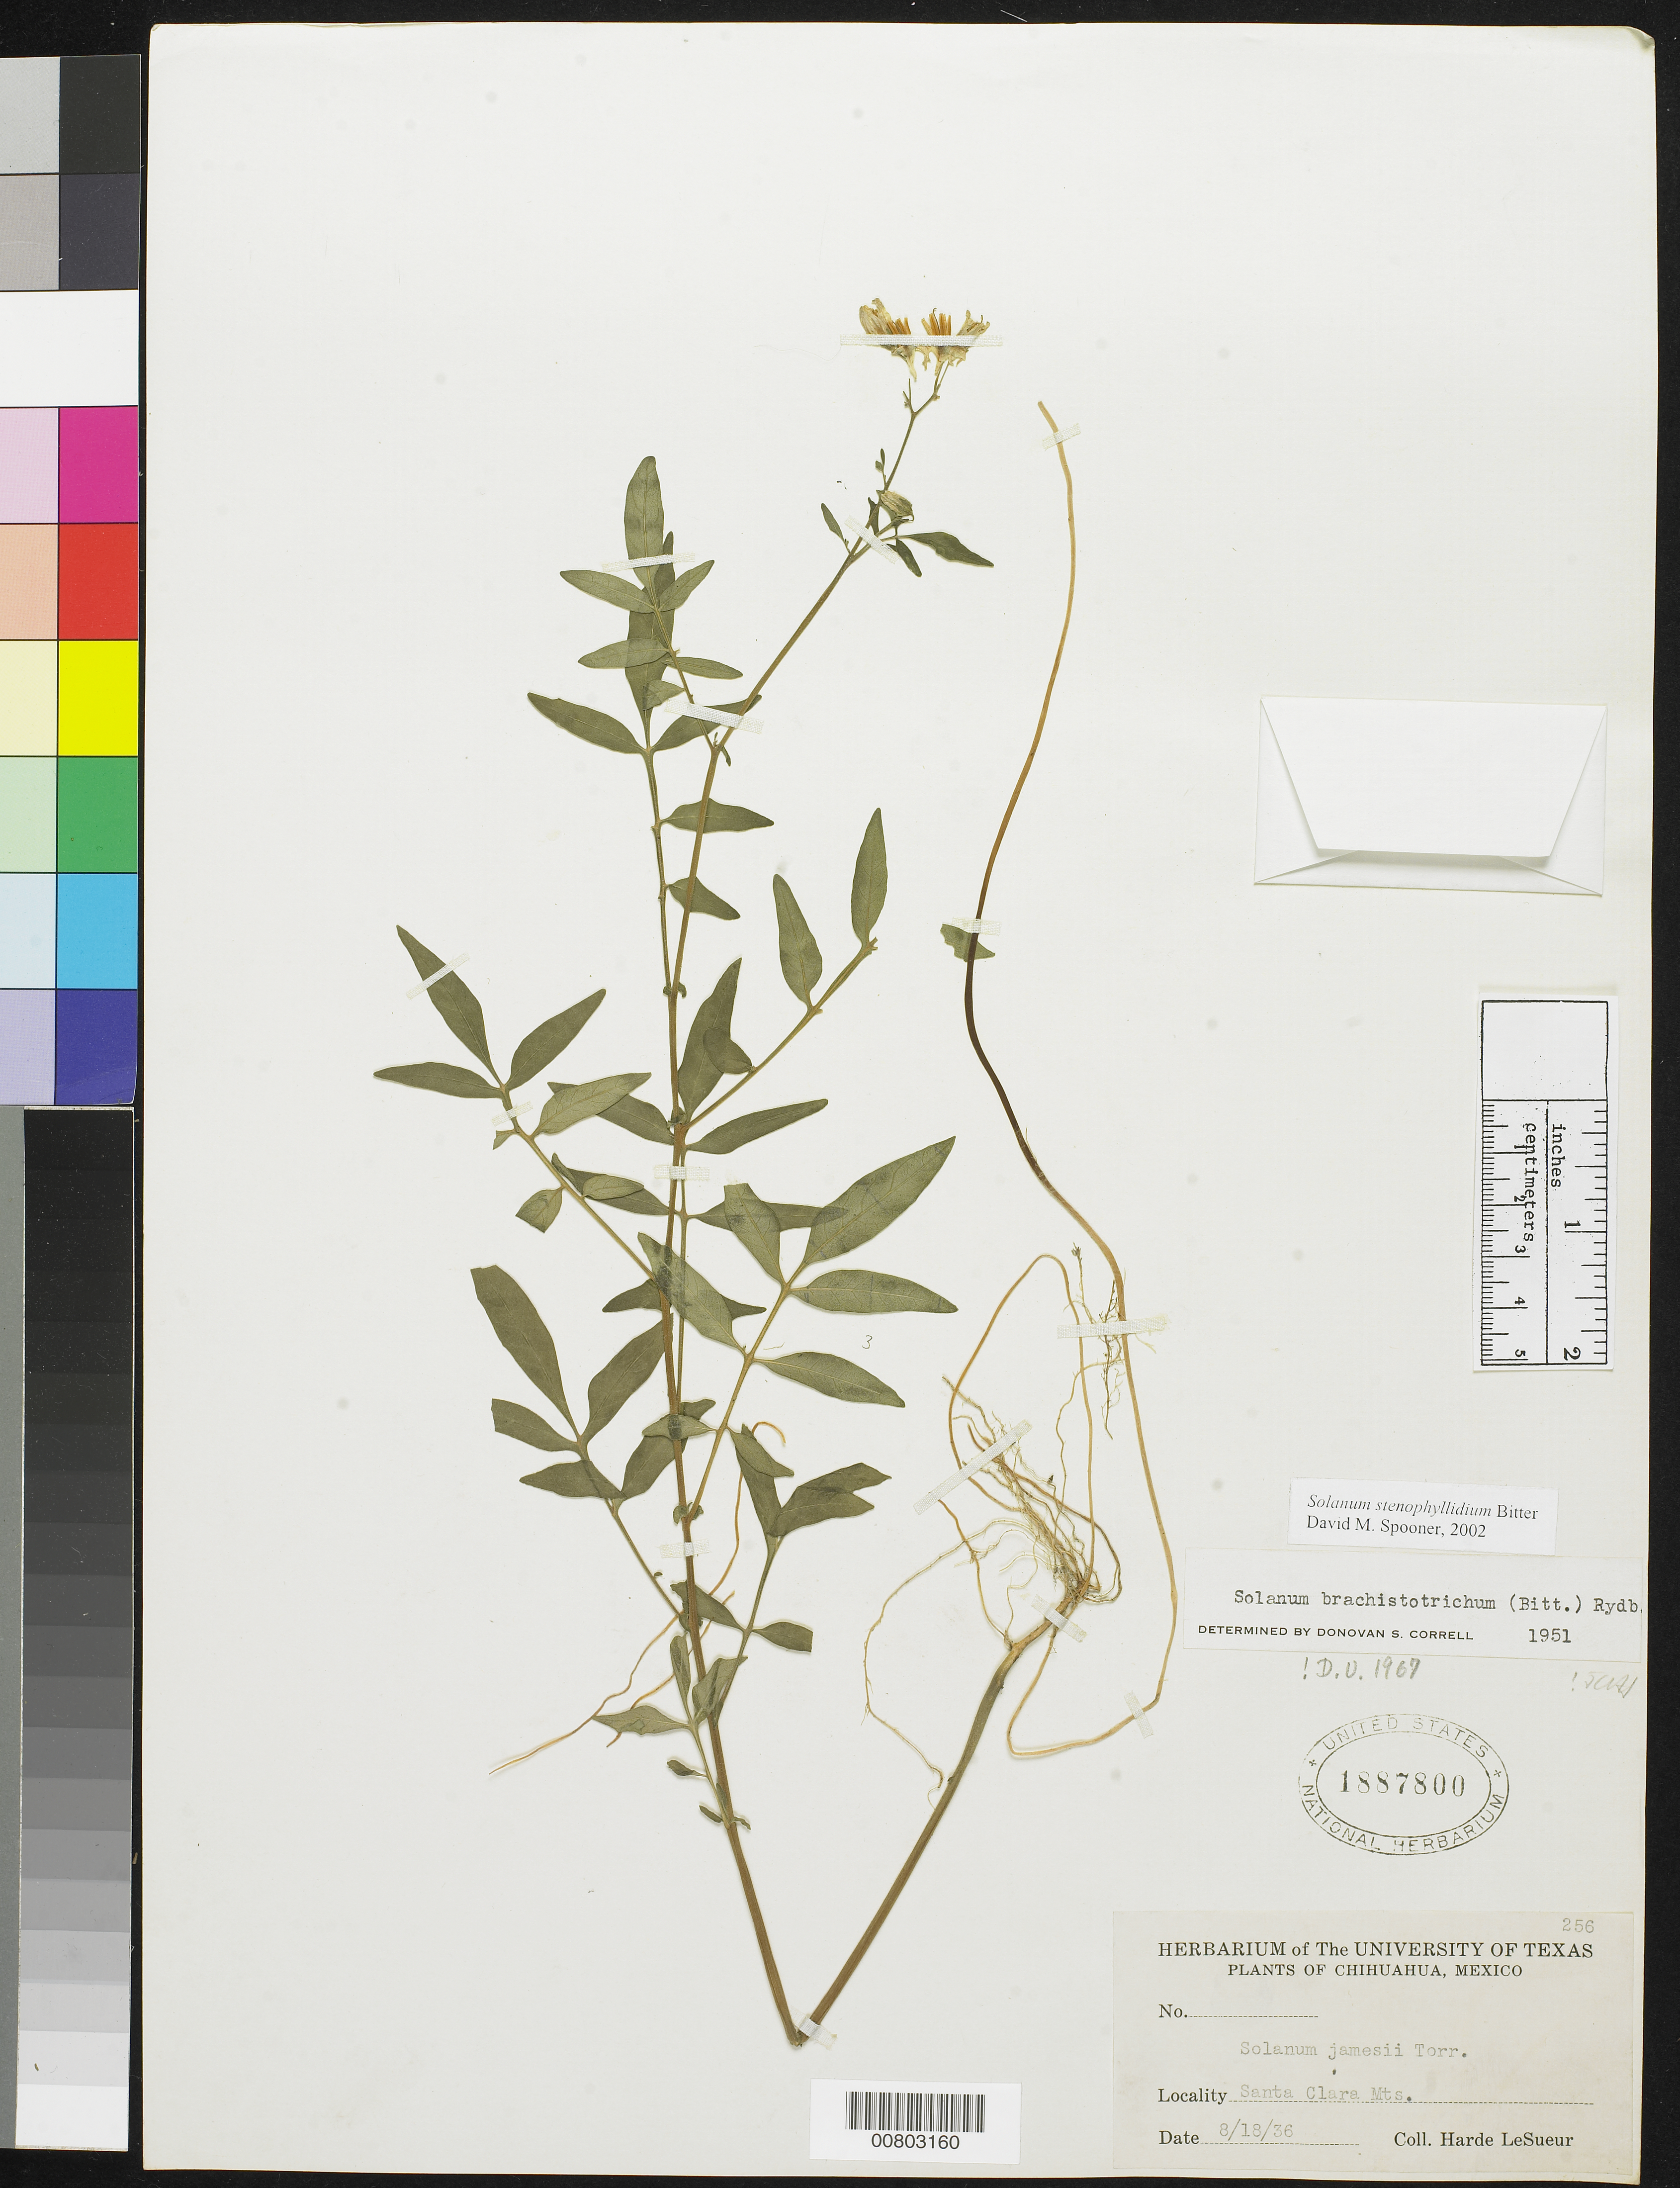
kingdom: Plantae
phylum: Tracheophyta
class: Magnoliopsida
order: Solanales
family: Solanaceae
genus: Solanum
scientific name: Solanum stenophyllidium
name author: Bitter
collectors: D. H. LeSueur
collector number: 256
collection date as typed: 18 Aug 1934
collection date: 1934-08-18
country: Mexico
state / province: Chihuahua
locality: Santa Clara Mts., Chihuahua.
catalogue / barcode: US 1887800